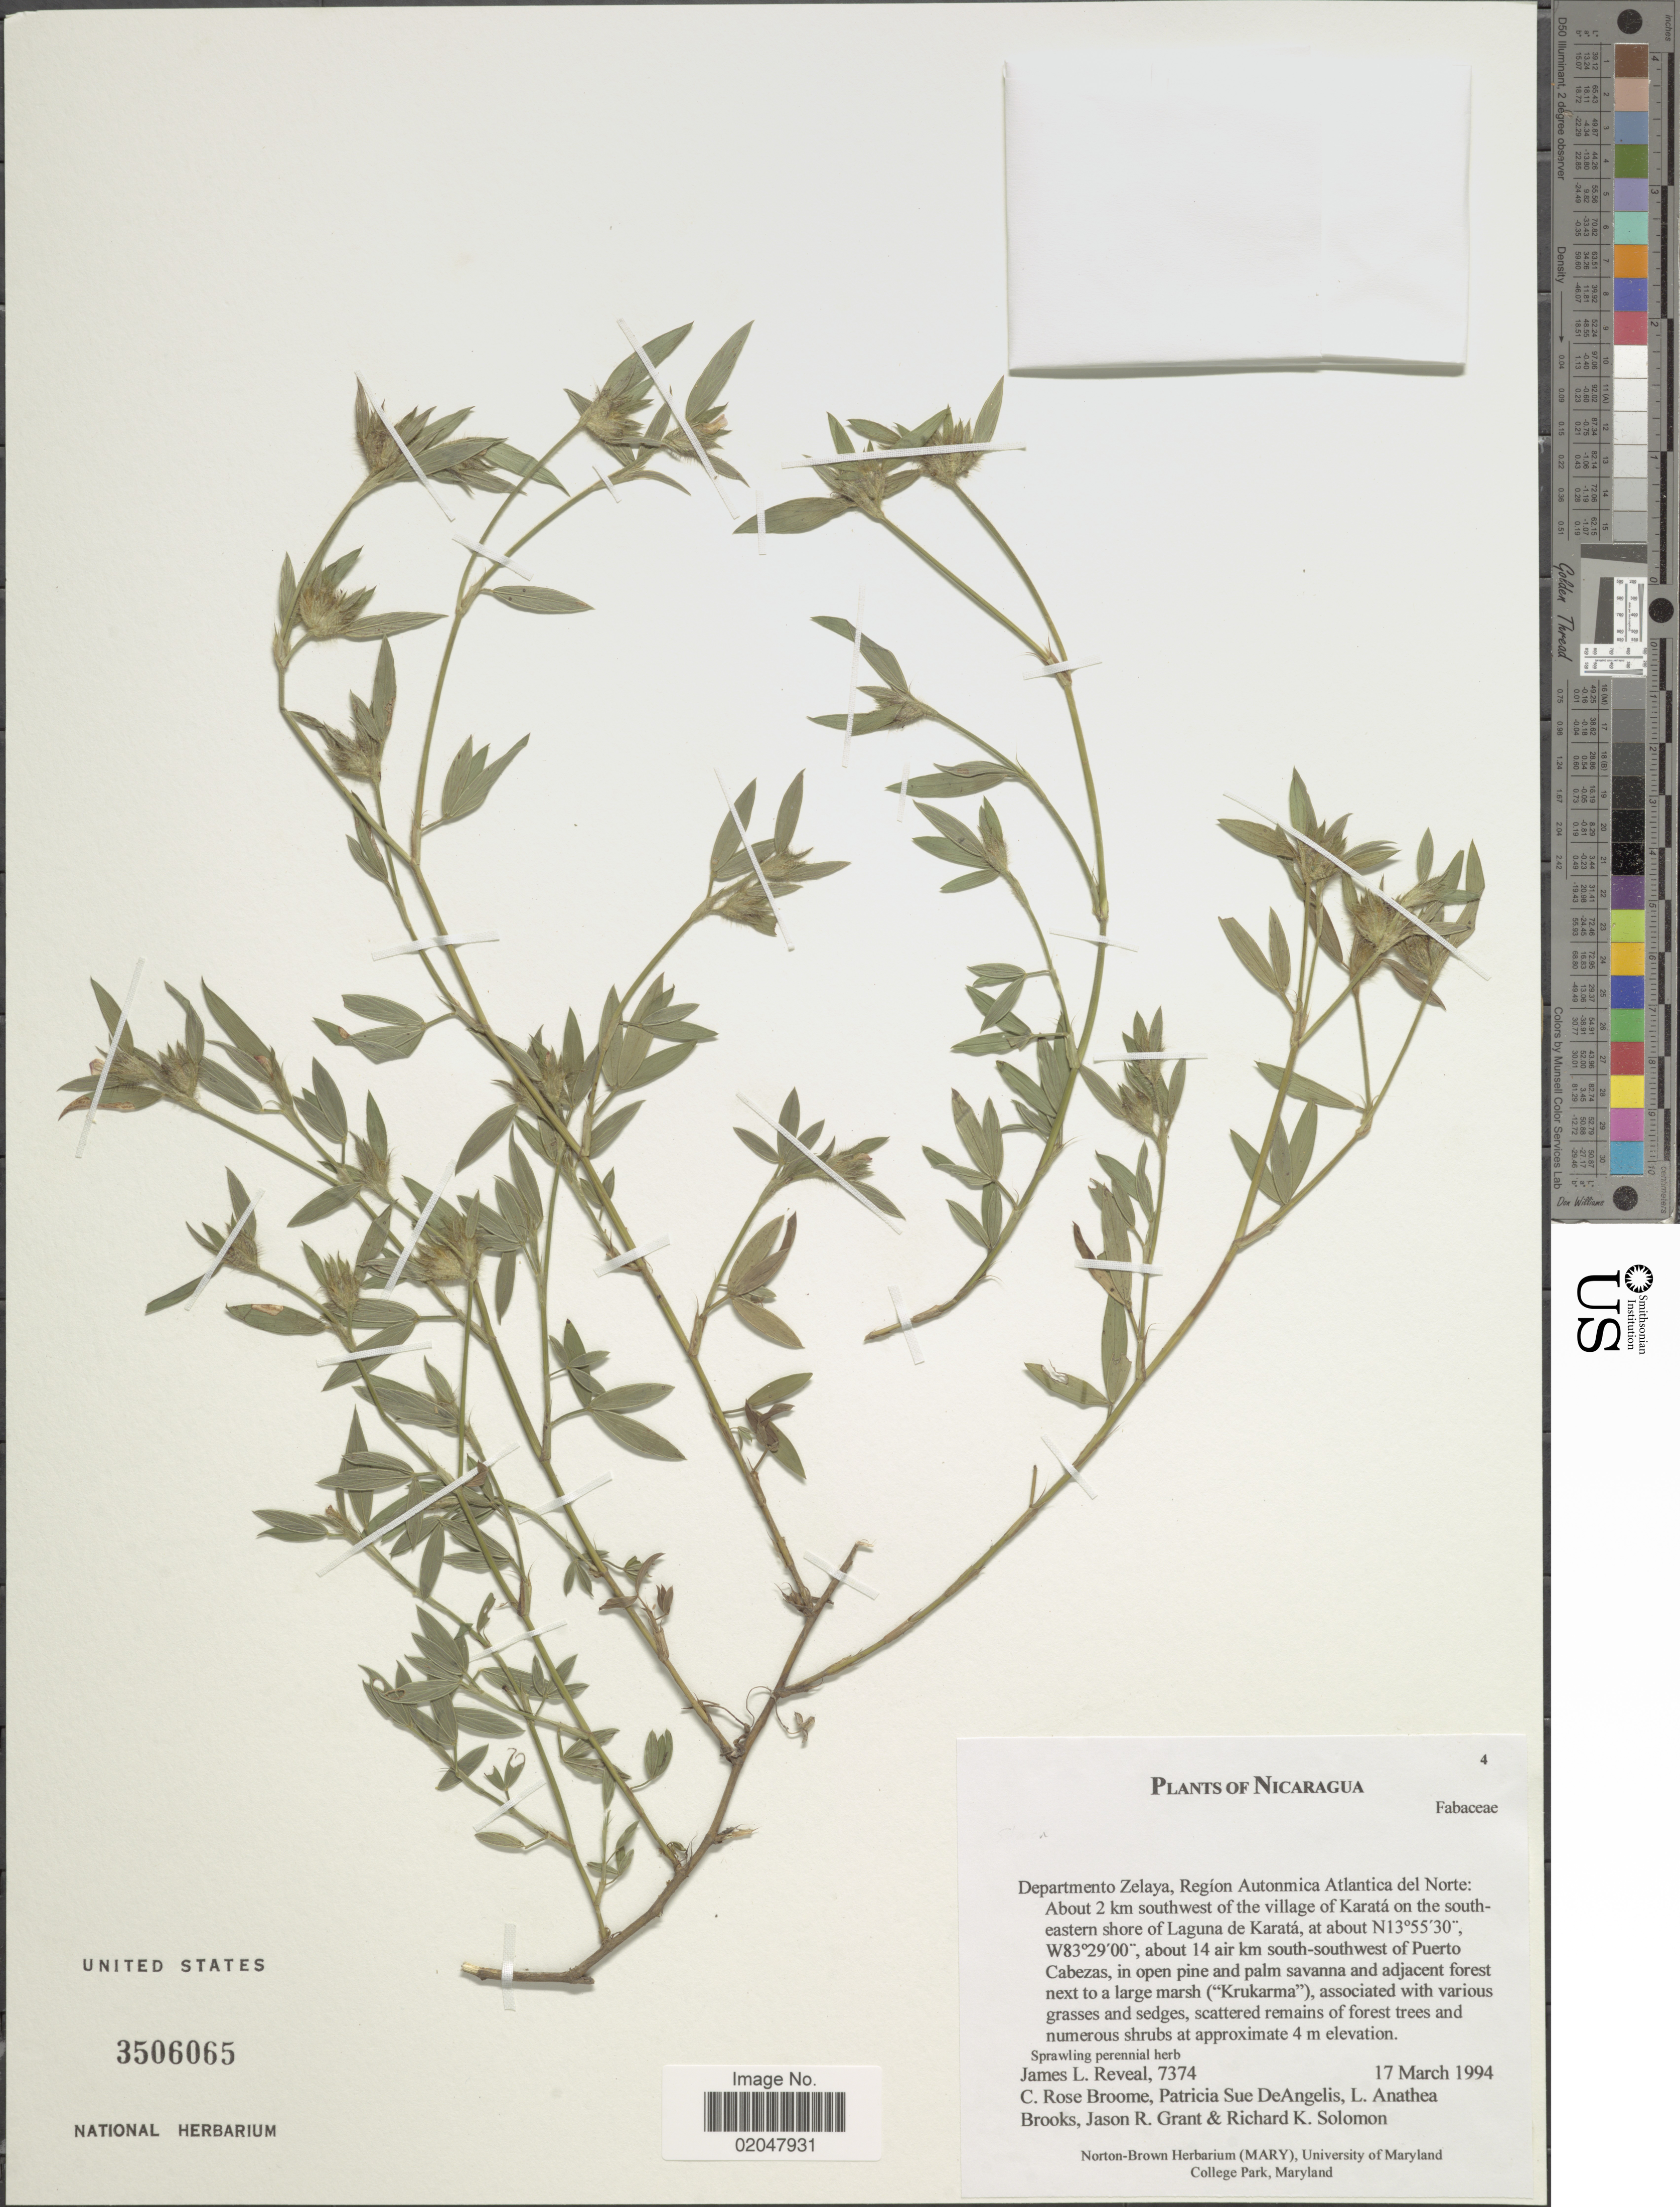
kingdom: Plantae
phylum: Tracheophyta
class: Magnoliopsida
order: Fabales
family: Fabaceae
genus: Stylosanthes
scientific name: Stylosanthes sp.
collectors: J. L. Reveal, C. R. Broome, P. DeAngelis, L. Brooks & et al.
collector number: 7374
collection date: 1994-03-17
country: Nicaragua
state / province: Atlantico Norte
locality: Departmento Zelaya, Region Autonmica Atlantica del Norte: About 2 km southwest of the village of Karata on the southeastern shore of Laguna de Karata, about 14 air km. south southwest of Puerto Cabezas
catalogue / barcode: US 3506065